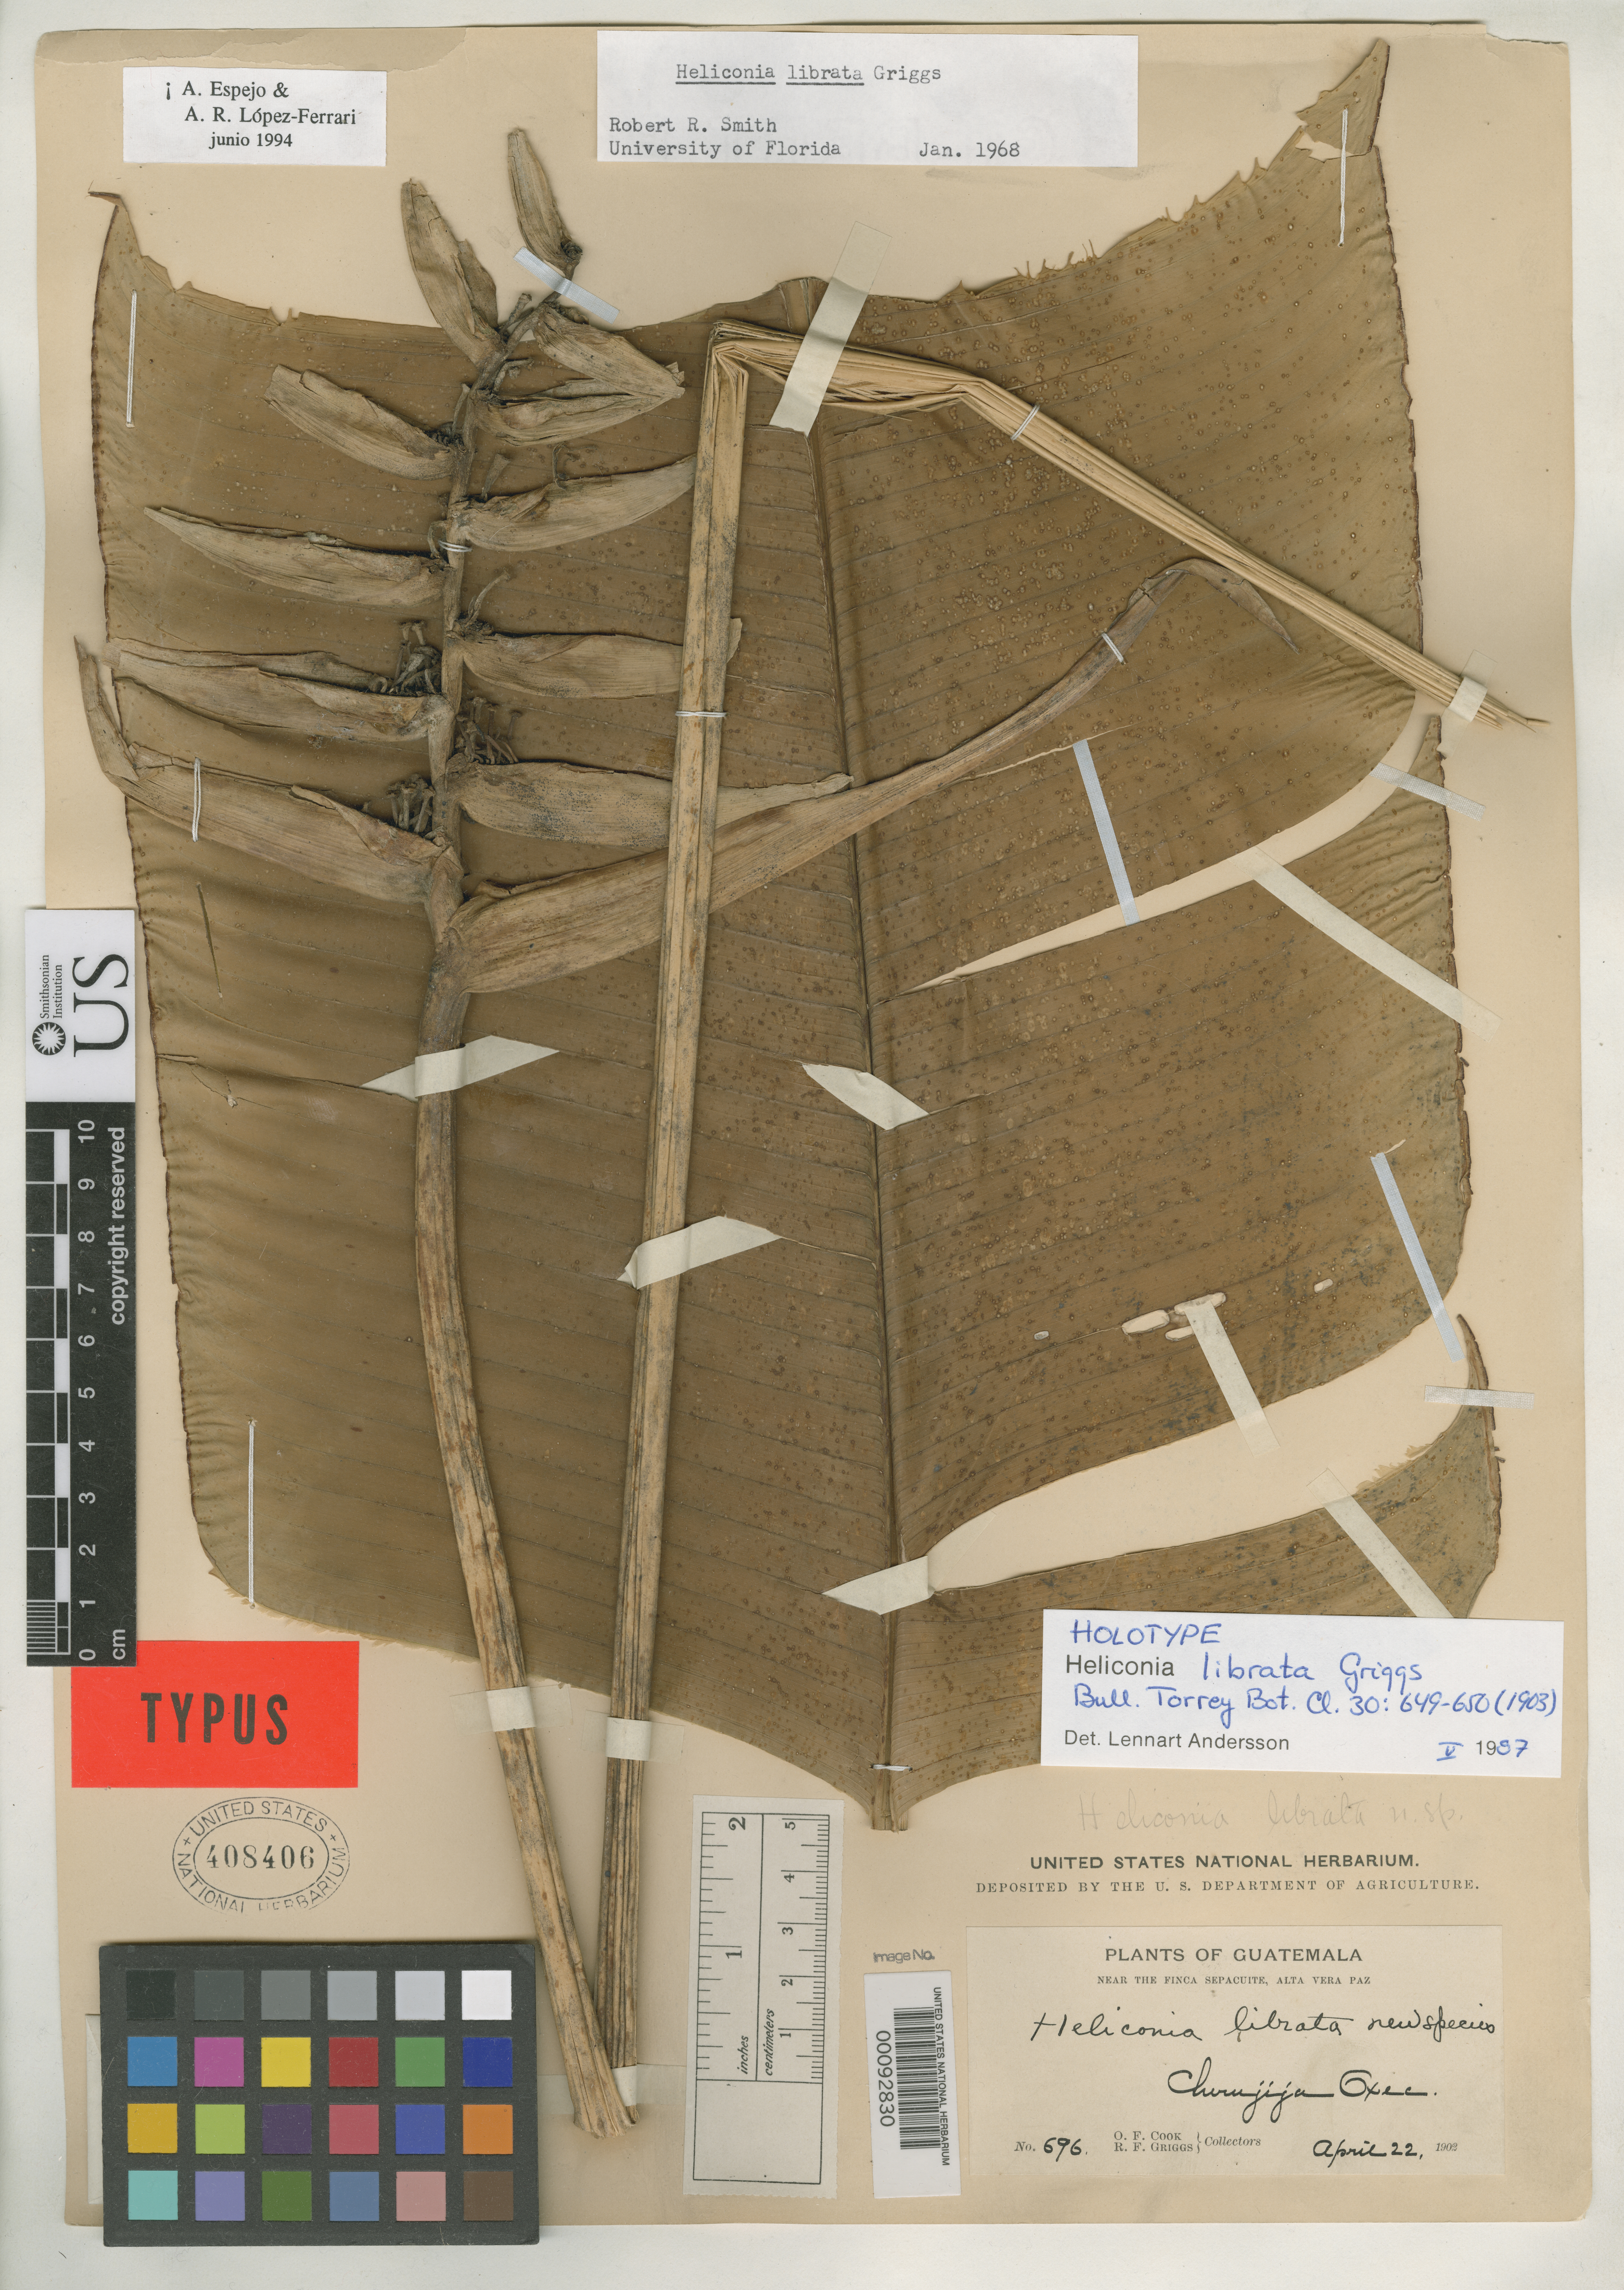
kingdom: Plantae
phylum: Tracheophyta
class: Liliopsida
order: Zingiberales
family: Heliconiaceae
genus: Heliconia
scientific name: Heliconia librata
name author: R.F. Griggs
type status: Holotype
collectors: O. F. Cook & R. F. Griggs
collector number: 696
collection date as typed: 22 Apr 1902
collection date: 1902-04-22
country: Guatemala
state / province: Alta Verapaz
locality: Cherujija, Oxec, near Finca Sepacuite.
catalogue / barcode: US 408406